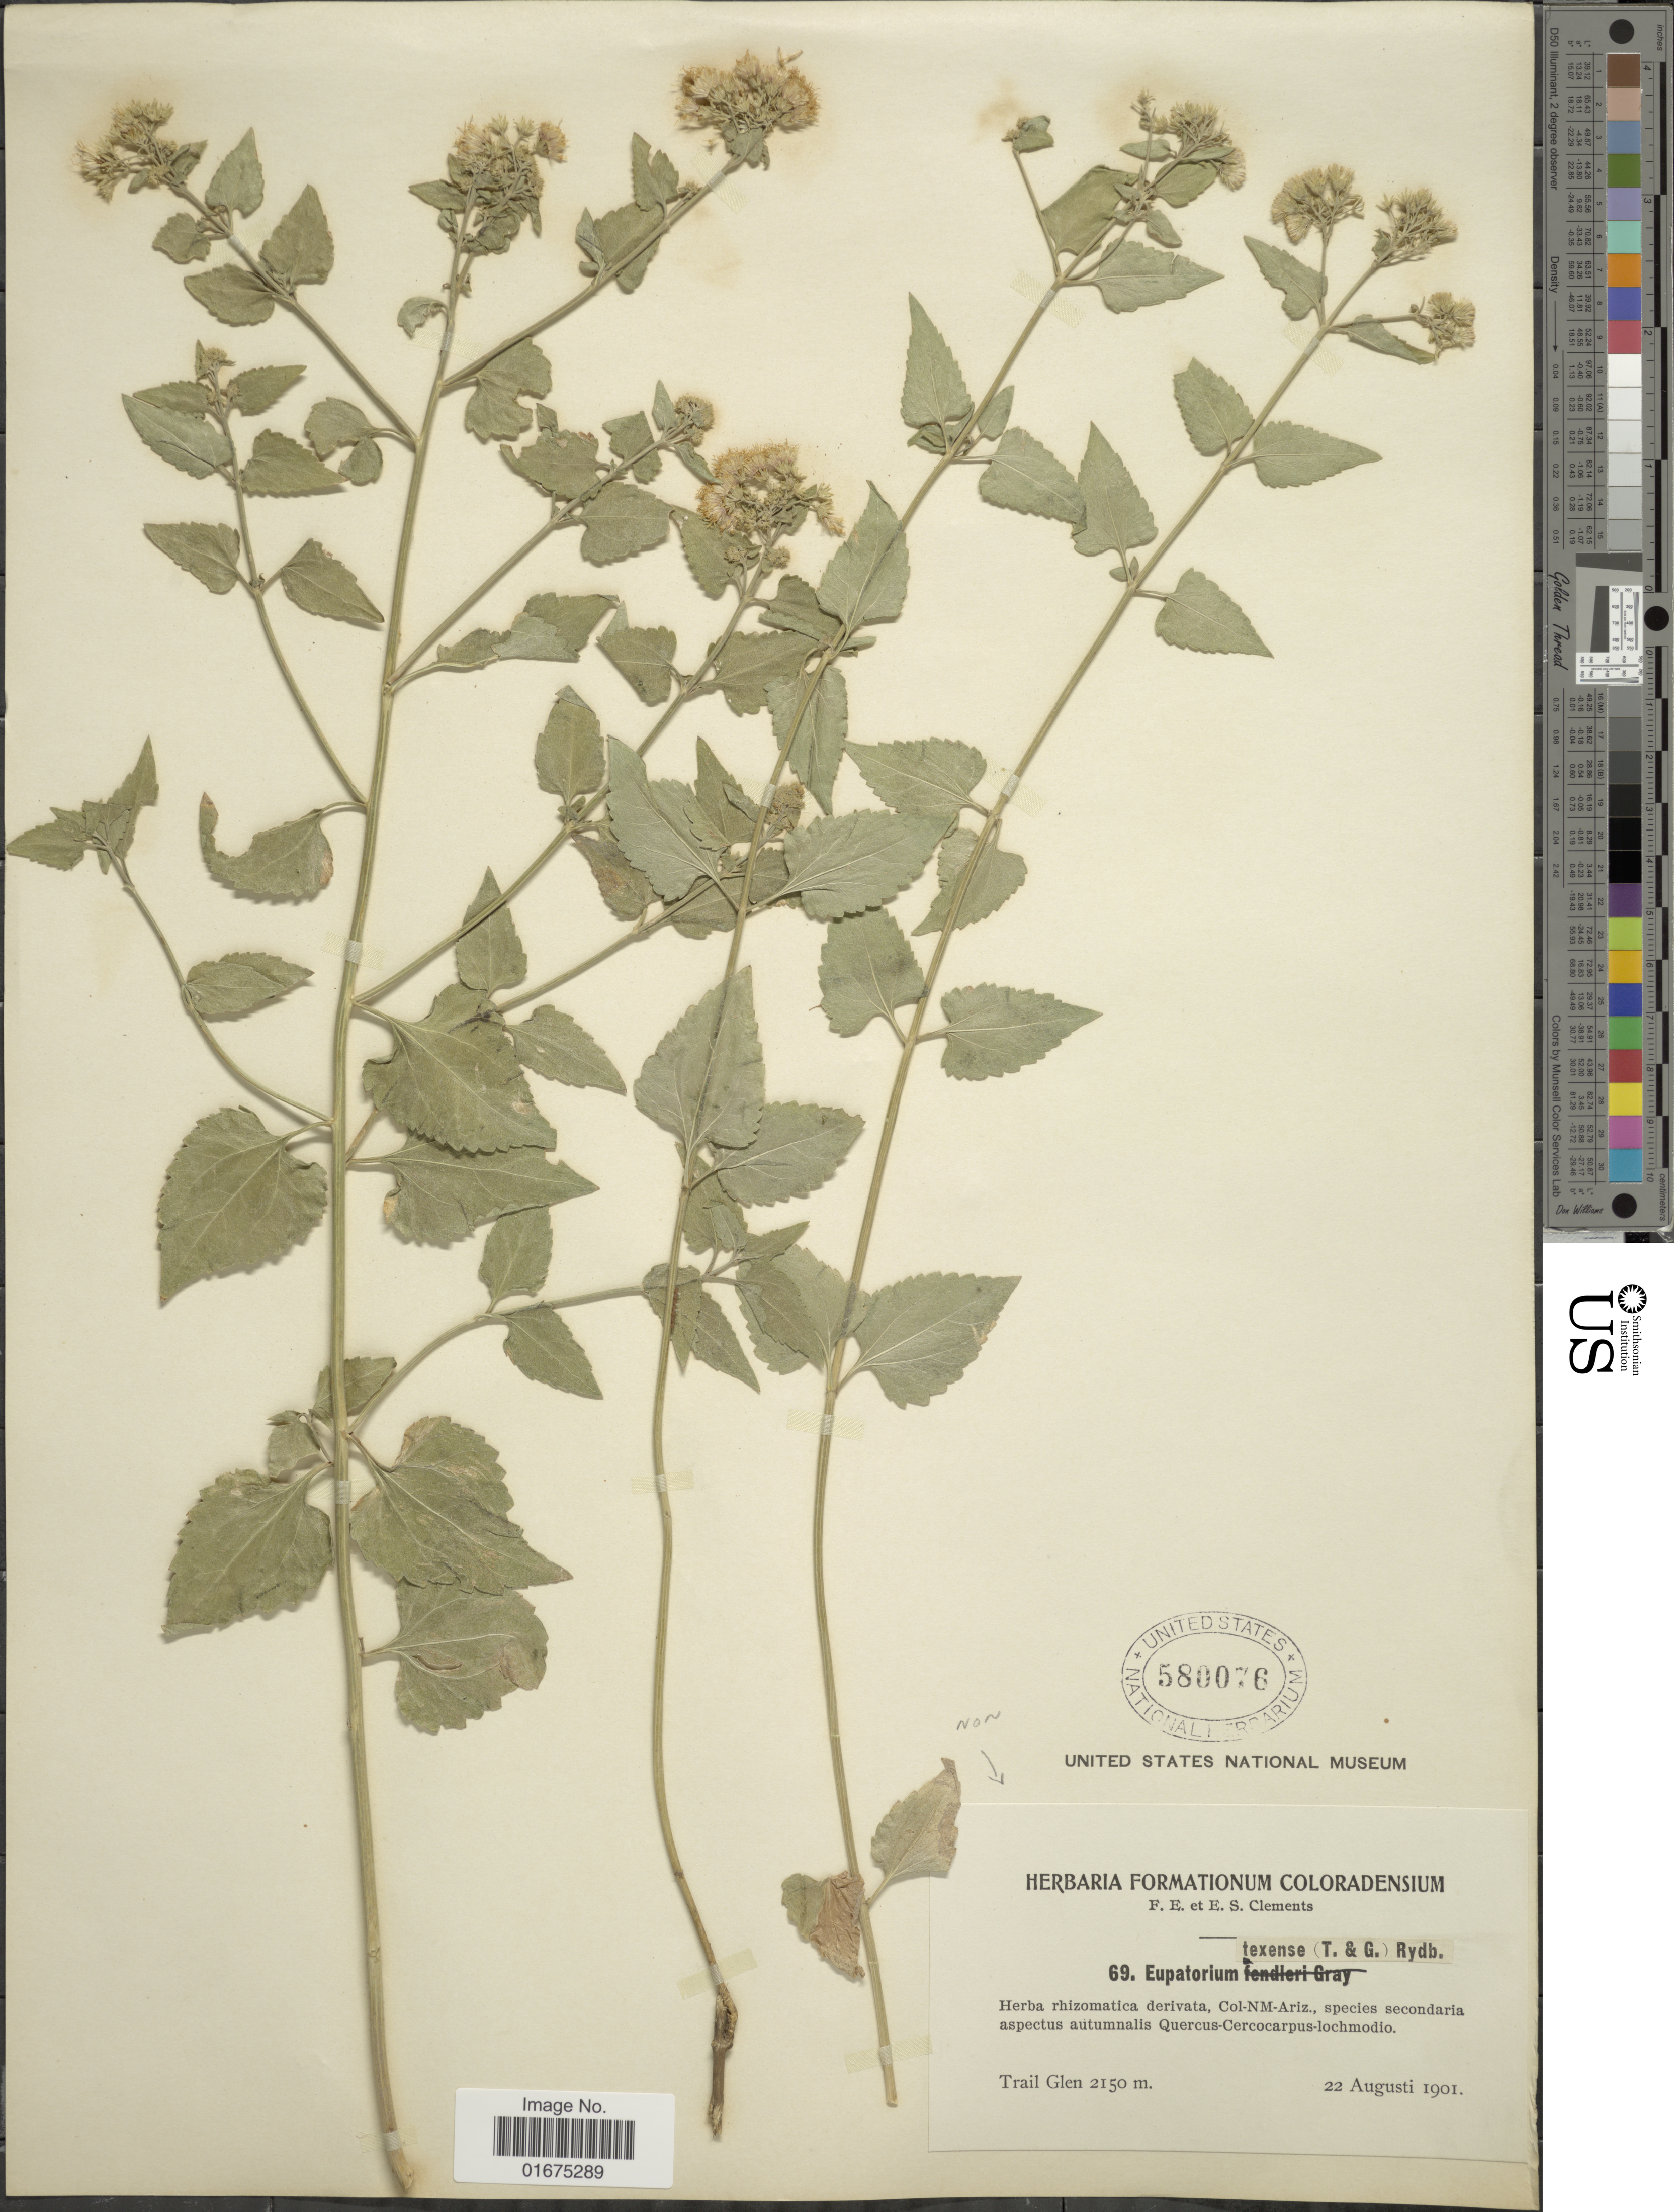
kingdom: Plantae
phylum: Tracheophyta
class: Magnoliopsida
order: Asterales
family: Asteraceae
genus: Ageratina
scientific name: Ageratina herbacea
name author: (A. Gray) R.M. King & H. Rob.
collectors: F. E. Clements & E. S. Clements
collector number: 69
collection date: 1901-08-22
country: United States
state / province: Colorado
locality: Trail Glen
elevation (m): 2150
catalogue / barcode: US 580076